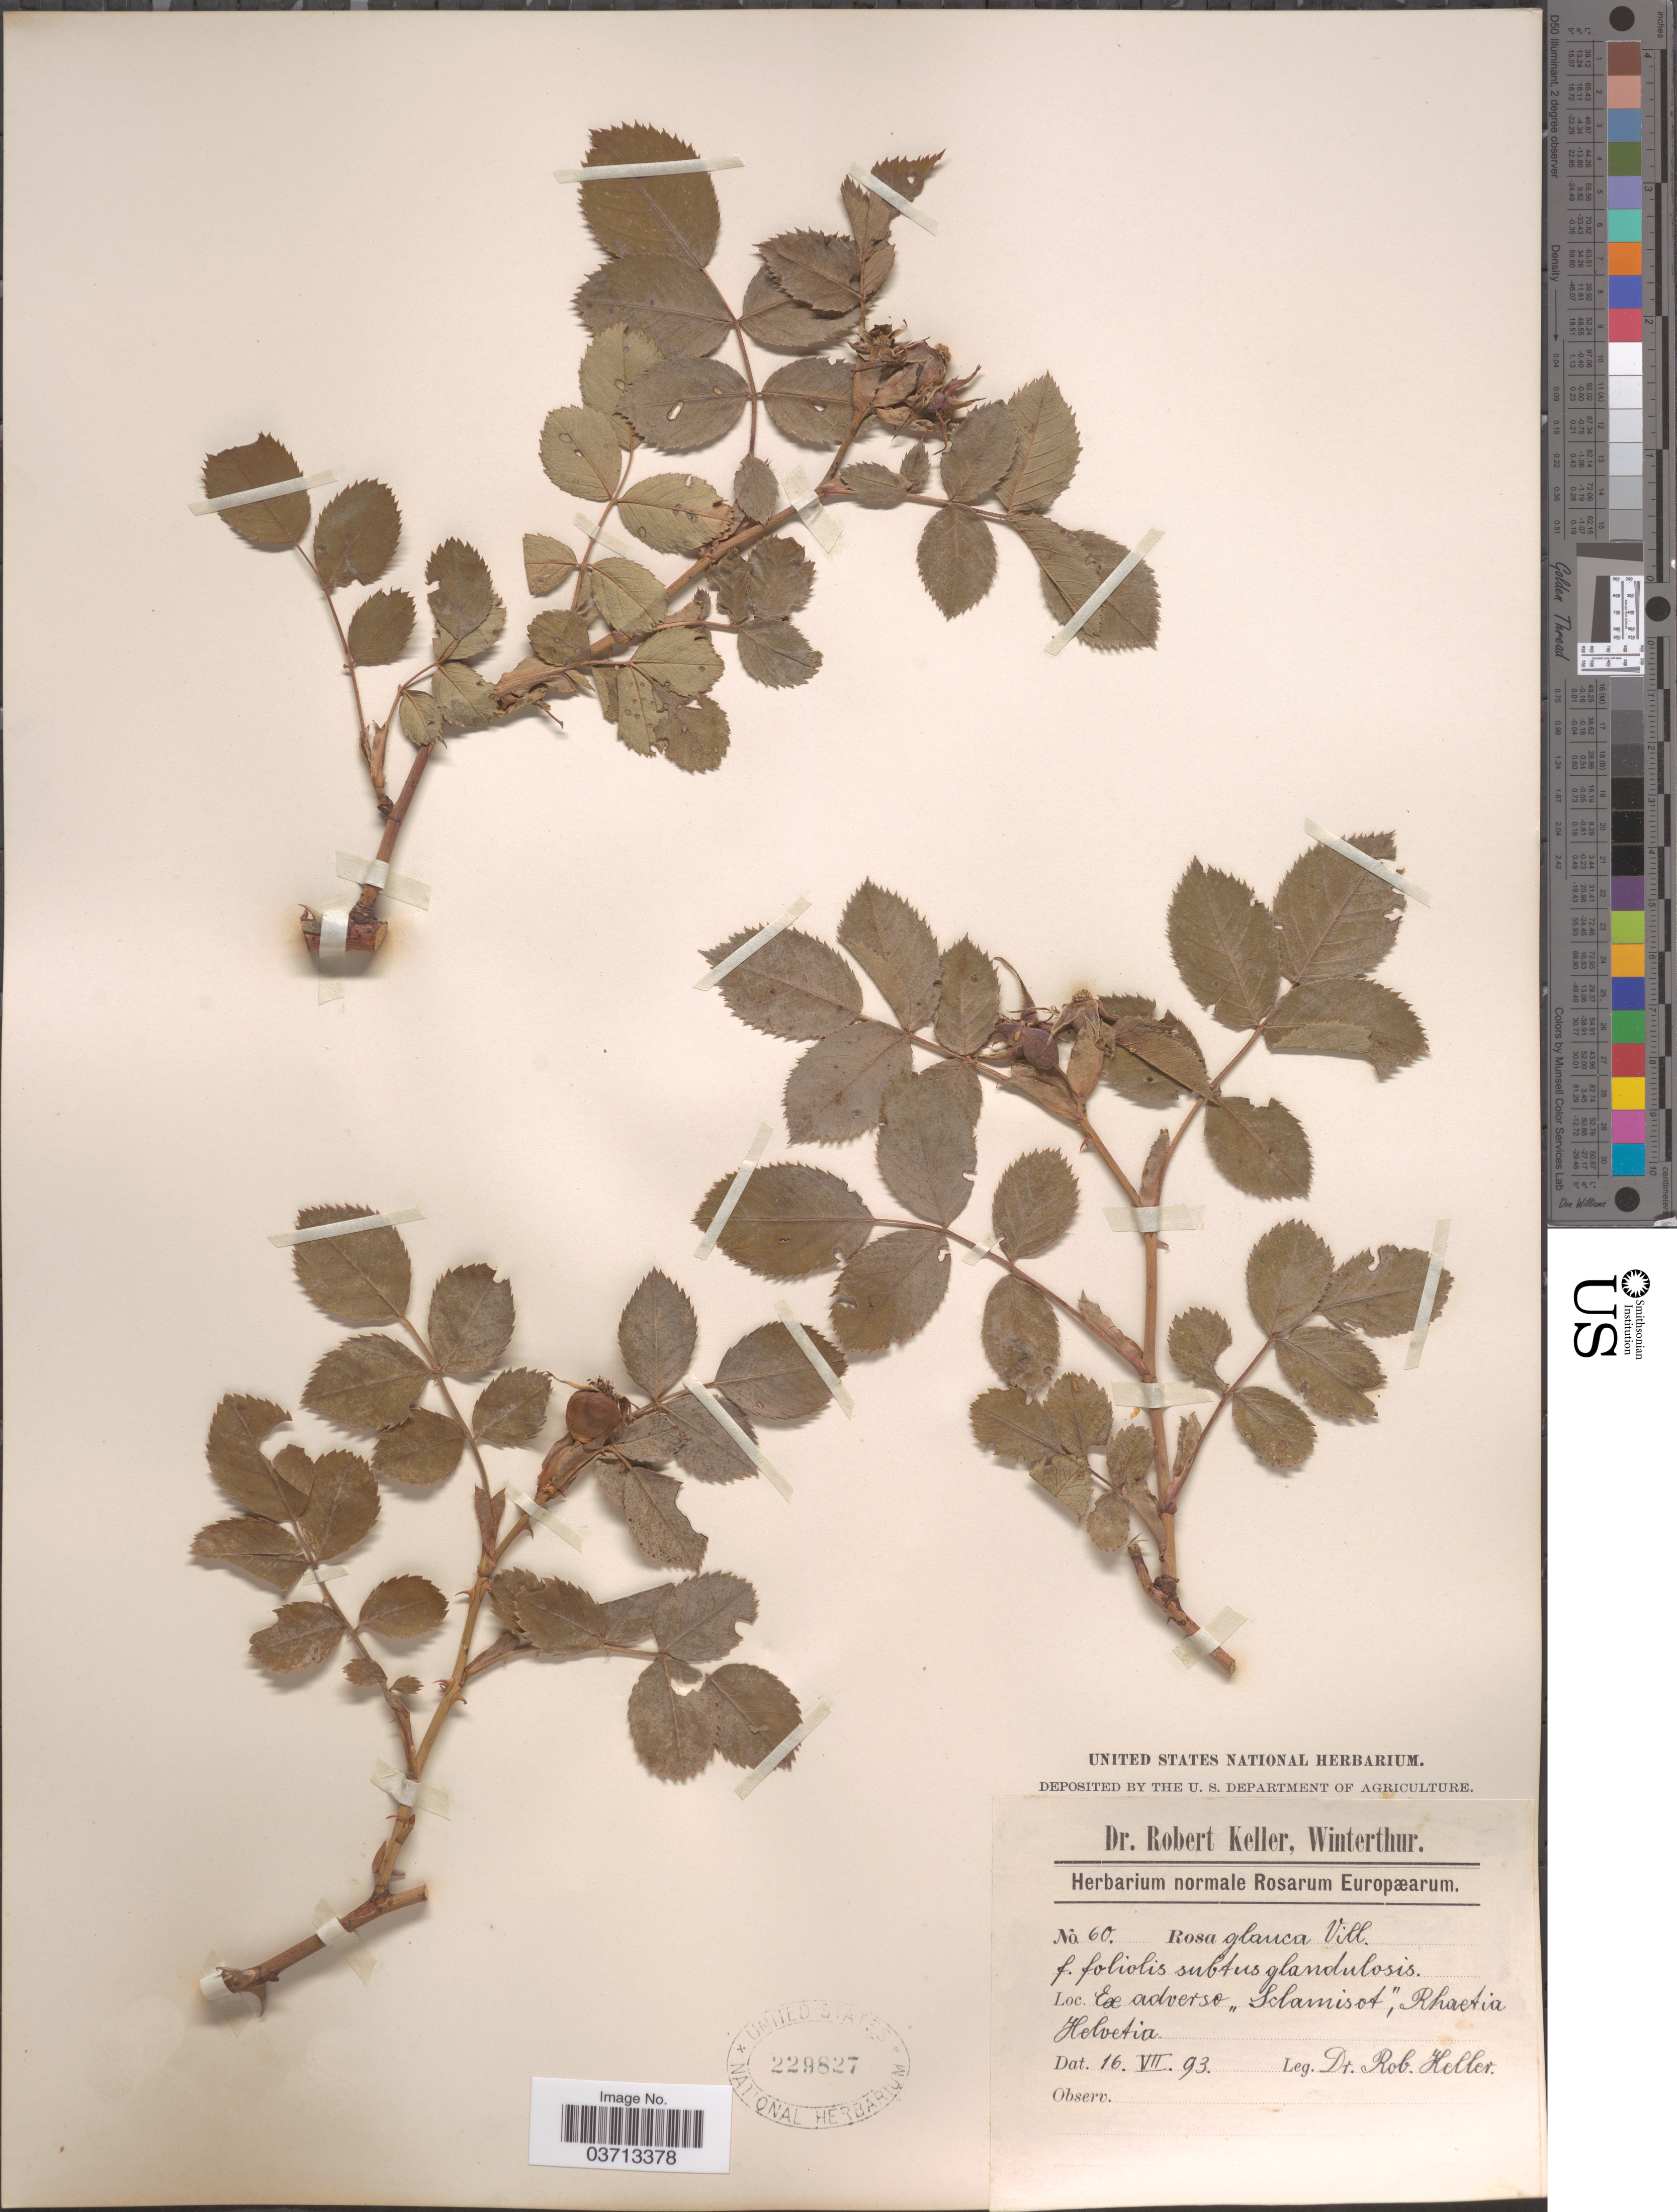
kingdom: Plantae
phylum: Tracheophyta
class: Magnoliopsida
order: Rosales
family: Rosaceae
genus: Rosa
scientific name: Rosa glauca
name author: Pourr.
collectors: R. Keller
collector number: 60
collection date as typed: Transcribed d/m/y: 16/7/93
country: Switzerland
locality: Ex adverso "Sclamisot", Rhaetia Helvetia.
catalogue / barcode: US 229827